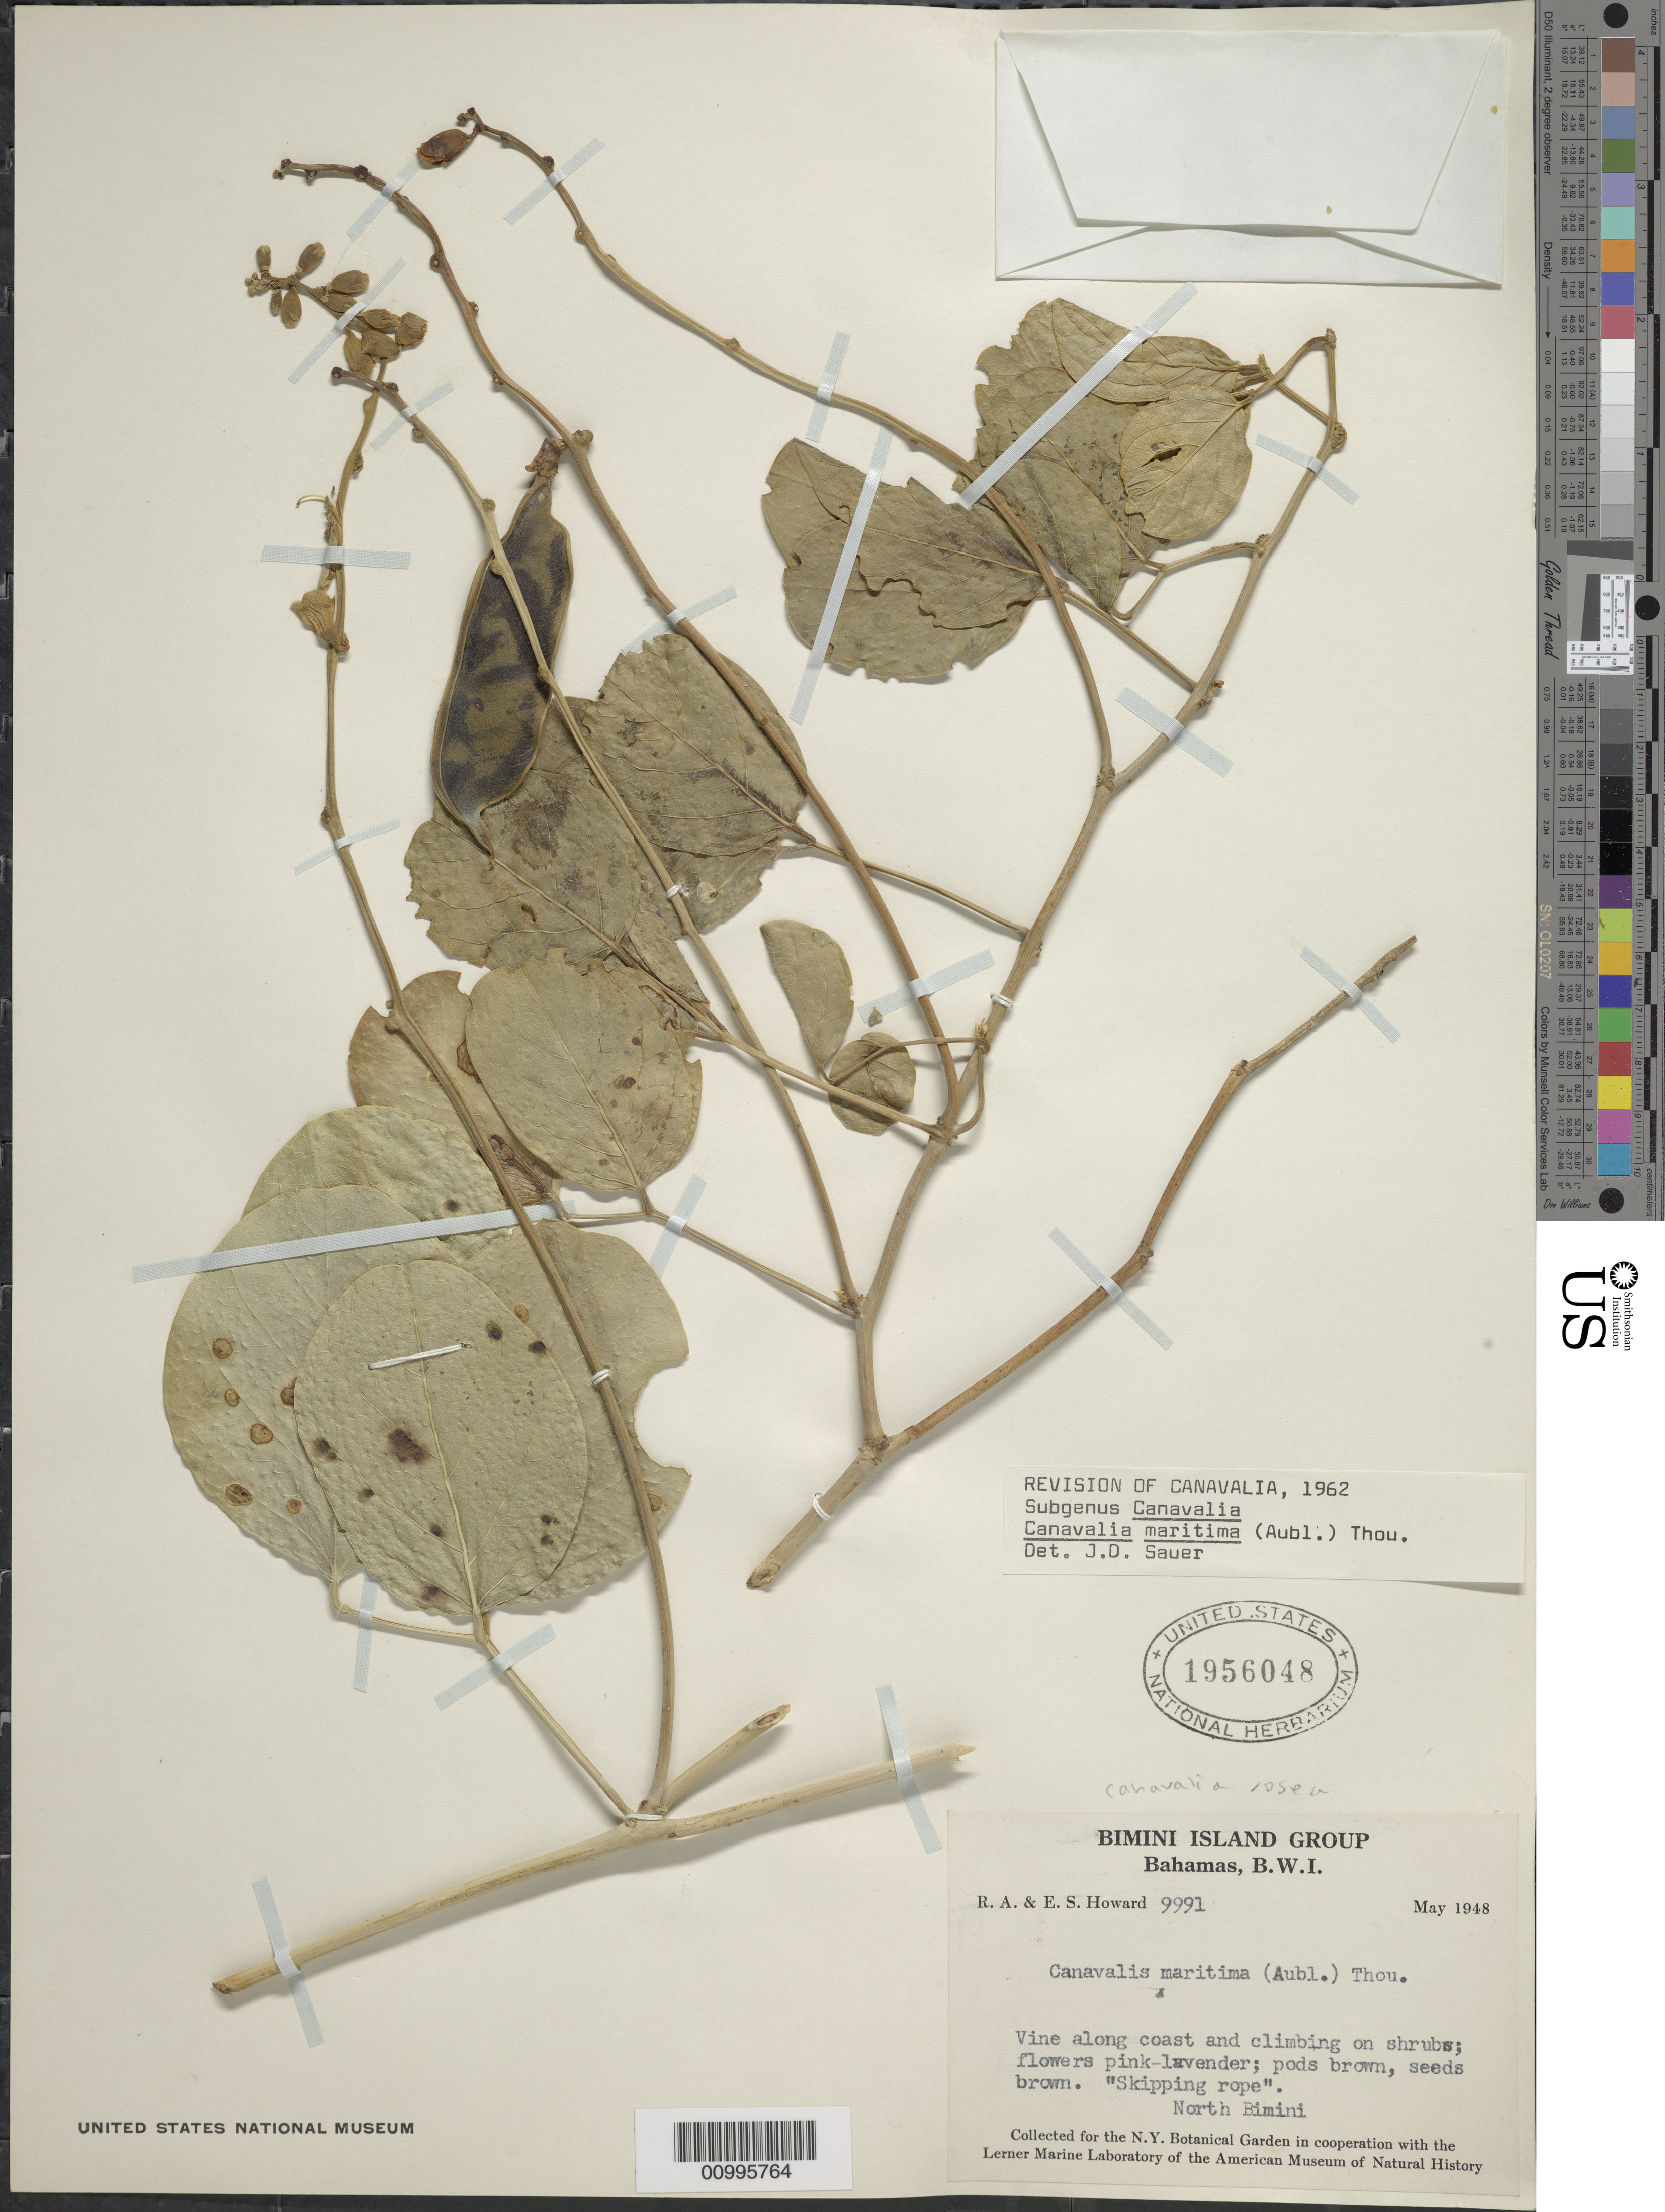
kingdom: Plantae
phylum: Tracheophyta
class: Magnoliopsida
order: Fabales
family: Fabaceae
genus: Canavalia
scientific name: Canavalia rosea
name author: (Sw.) DC.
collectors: R. A. Howard & E. S. Howard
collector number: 9991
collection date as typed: May 1948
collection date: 1948-05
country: Bahamas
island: Bimini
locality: North Bimini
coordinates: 0 N, 0 E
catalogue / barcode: US 1956048